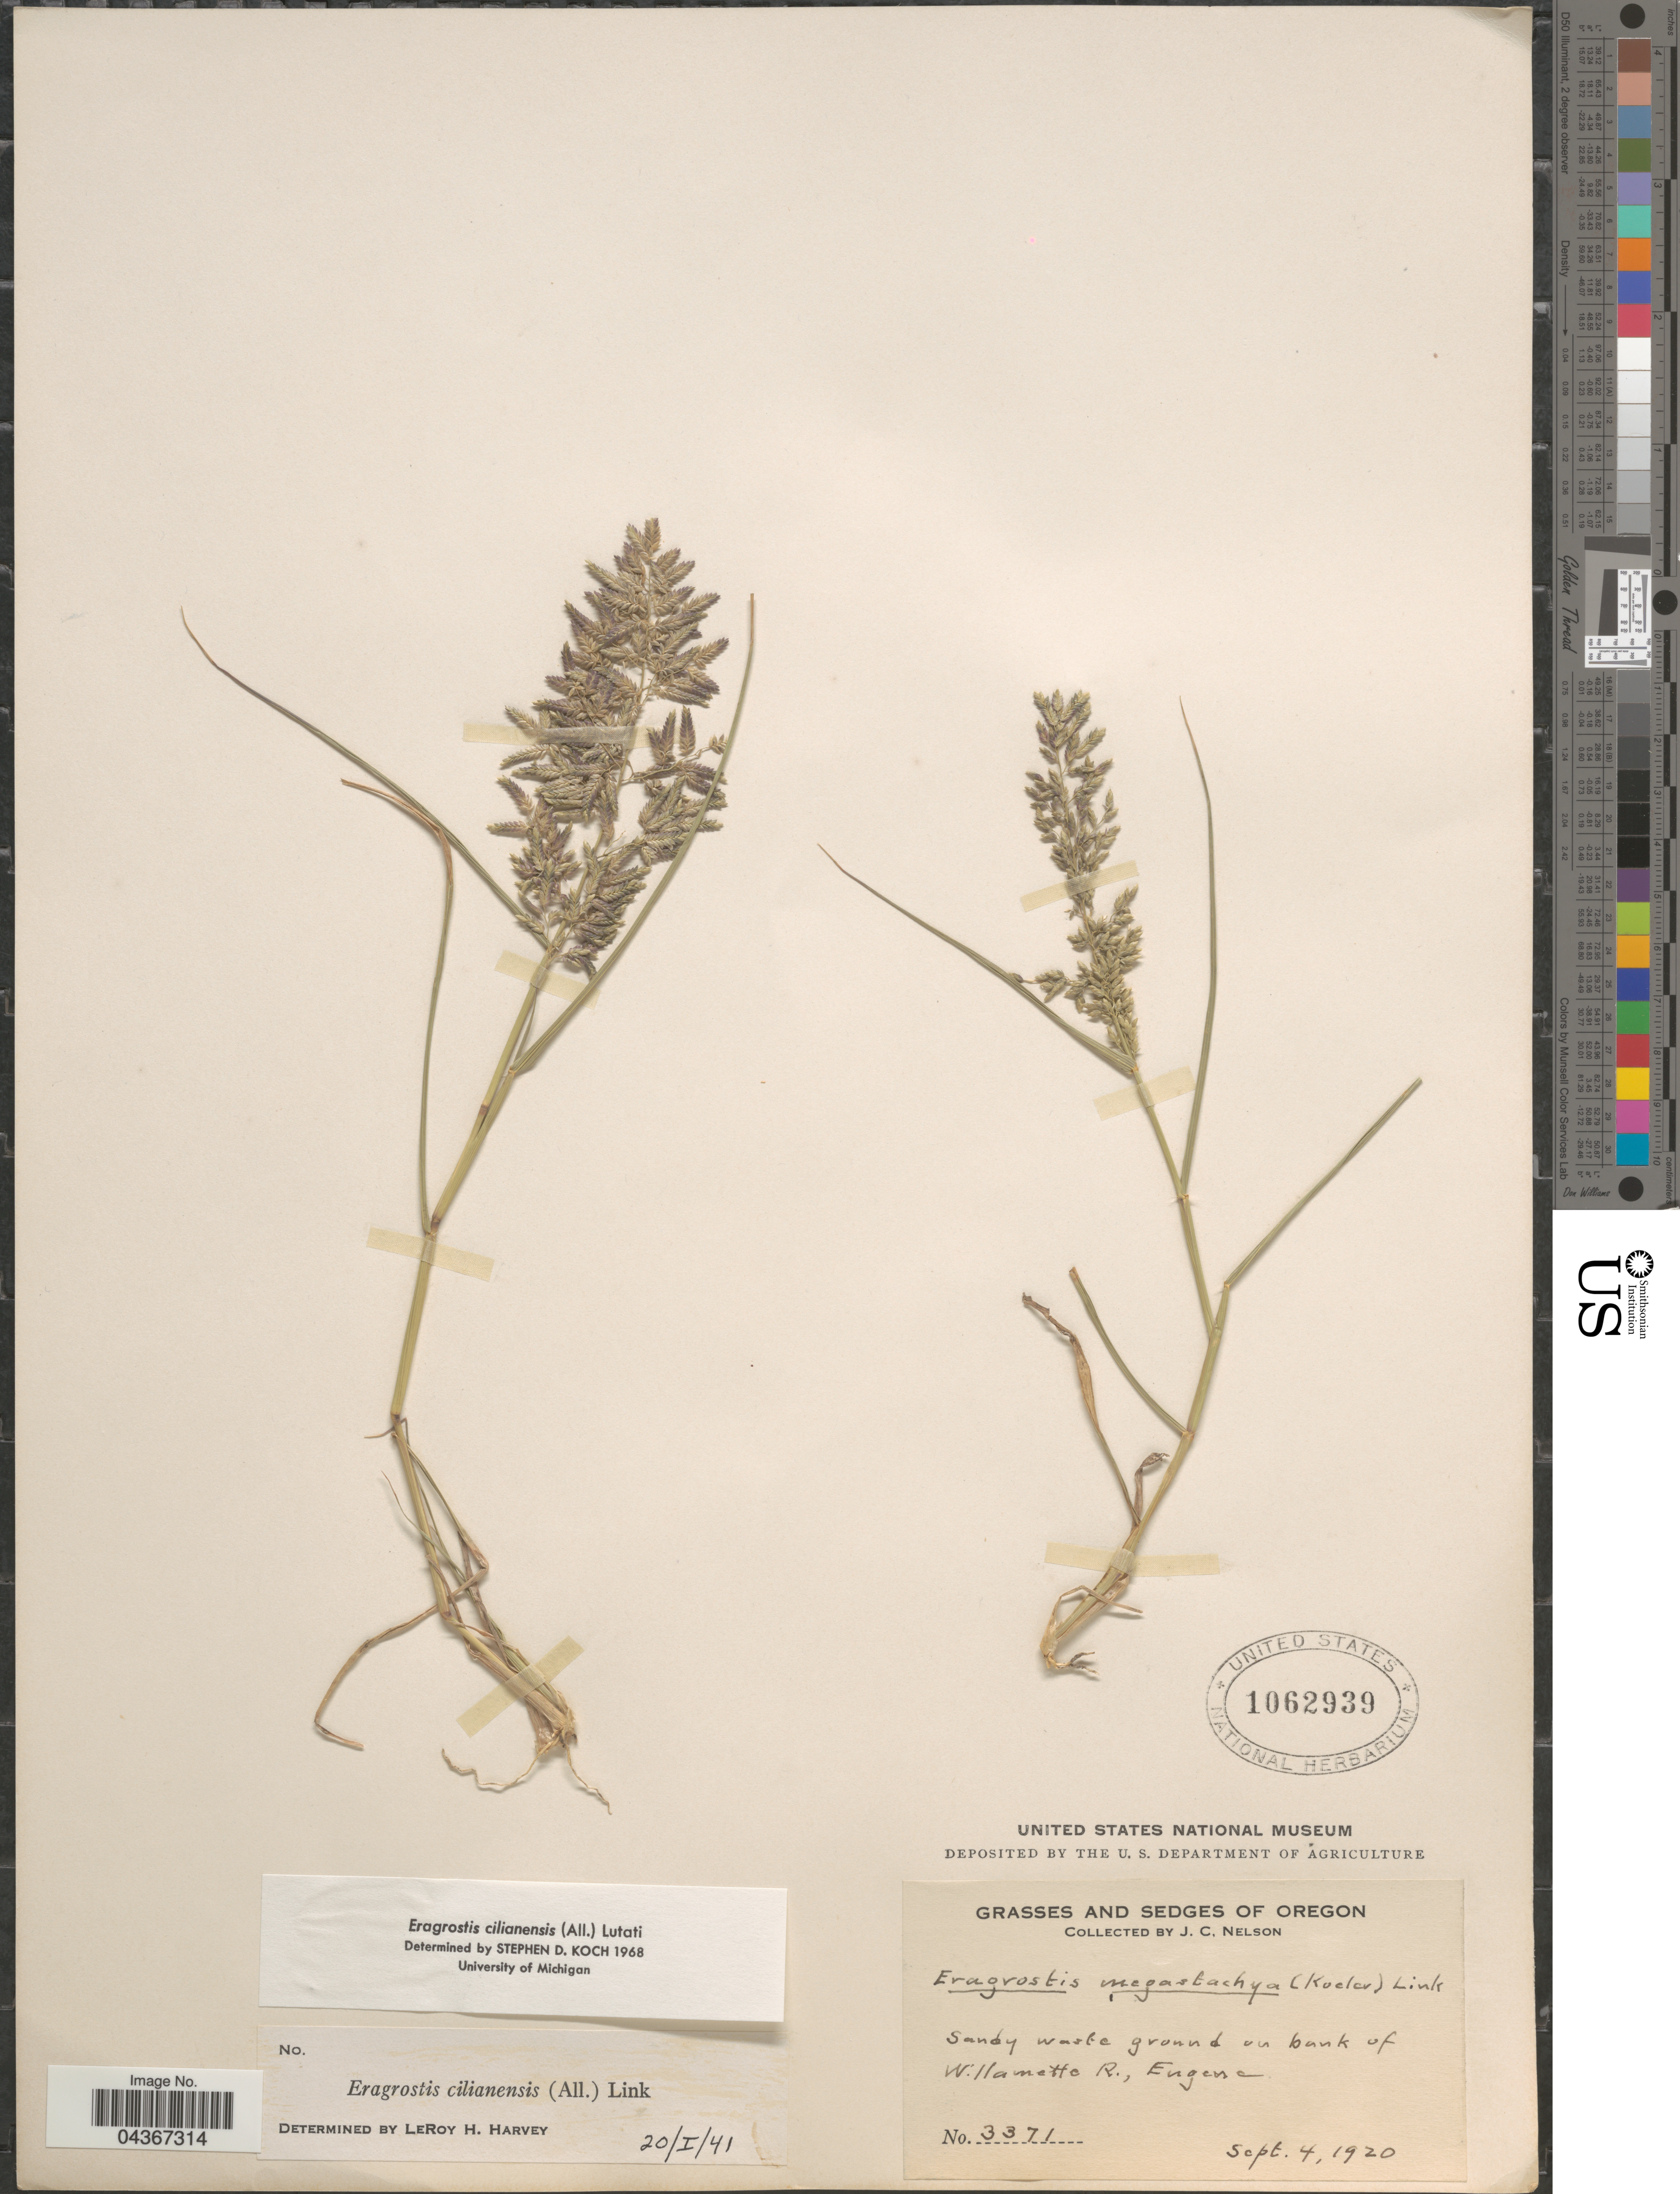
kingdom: Plantae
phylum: Tracheophyta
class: Liliopsida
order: Poales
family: Poaceae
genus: Eragrostis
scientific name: Eragrostis cilianensis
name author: (Bellardi) Vignolo ex Janch.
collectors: J. C. Nelson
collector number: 3371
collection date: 1920-09-04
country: United States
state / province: Oregon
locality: On bank of Willamette R., Eugene.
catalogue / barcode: US 1062939